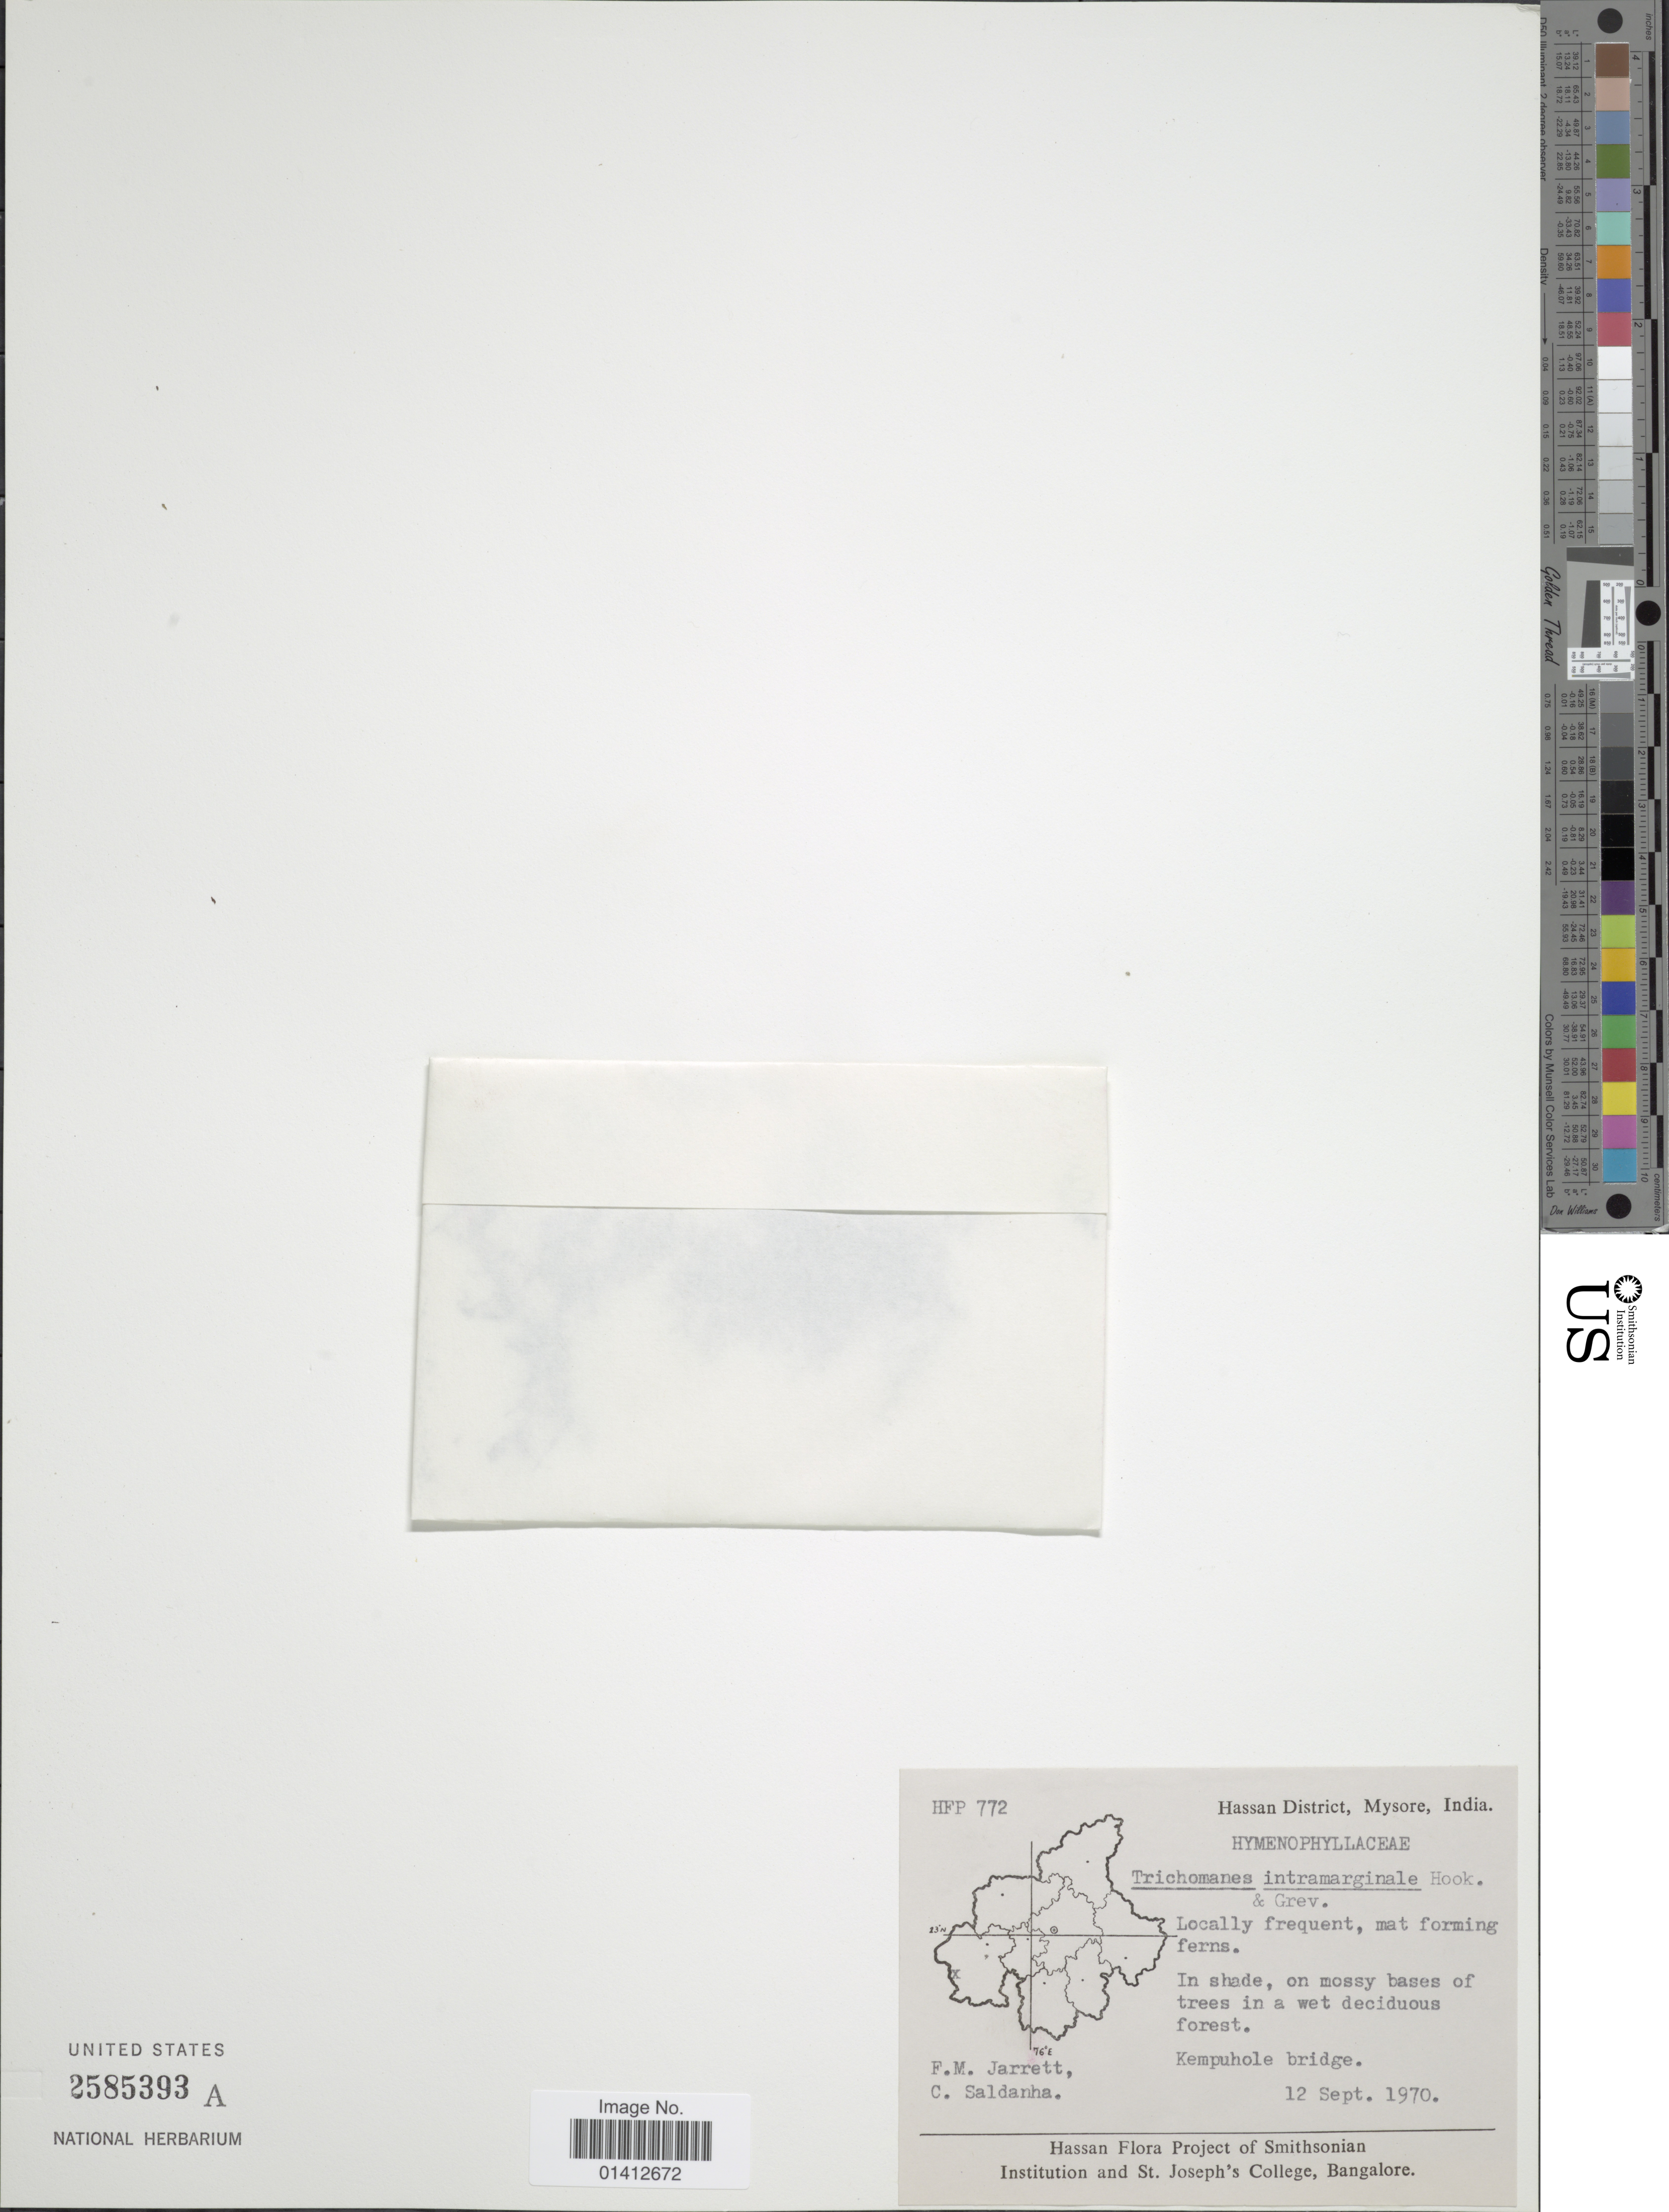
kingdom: Plantae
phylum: Tracheophyta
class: Polypodiopsida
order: Hymenophyllales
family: Hymenophyllaceae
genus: Crepidomanes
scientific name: Crepidomanes intramarginale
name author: (C. Presl) C. Presl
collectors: F. M. Jarrett & C. Saldanha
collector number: HFP 772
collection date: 1970-09-12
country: India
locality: Hassan District, Mysore, Kemphulo bridge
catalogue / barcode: US 2585393A